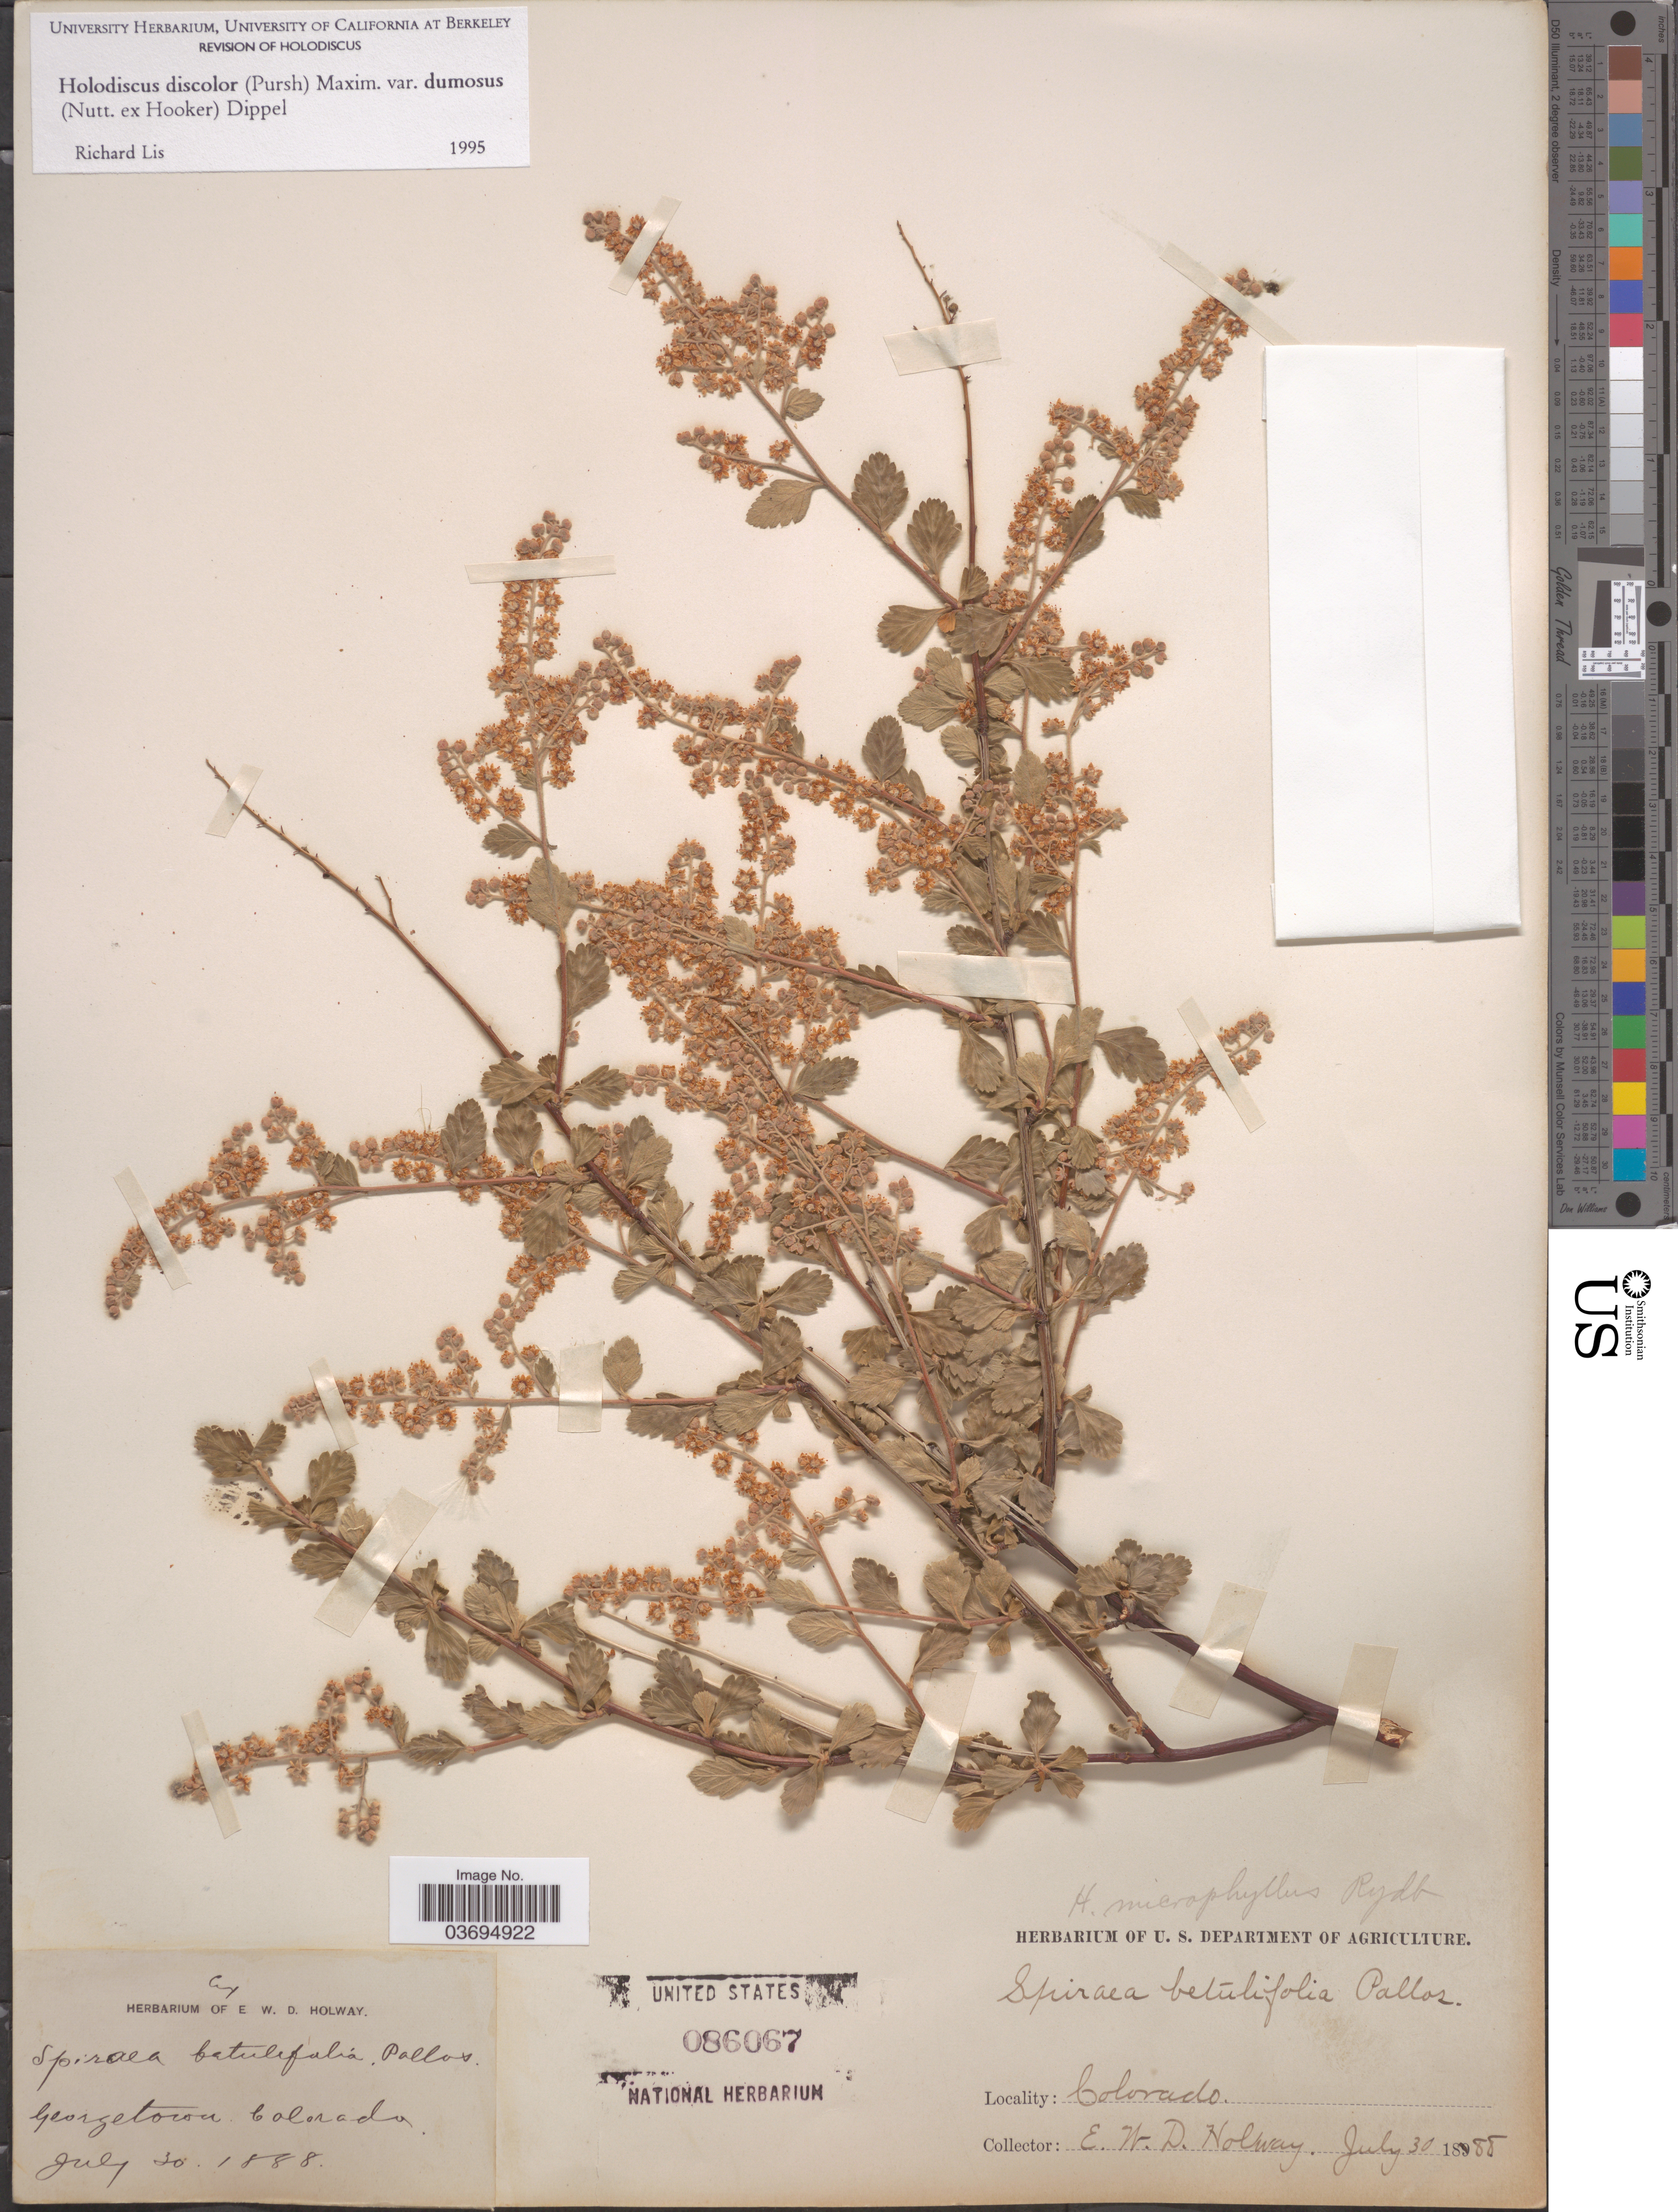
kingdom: Plantae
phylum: Tracheophyta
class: Magnoliopsida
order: Rosales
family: Rosaceae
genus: Holodiscus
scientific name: Holodiscus discolor var. dumosus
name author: Maxim. ex J.M. Coult.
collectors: E. W. D. Holway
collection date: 1888-07-30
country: United States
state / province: Colorado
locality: Georgetown Colorado.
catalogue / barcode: US 86067